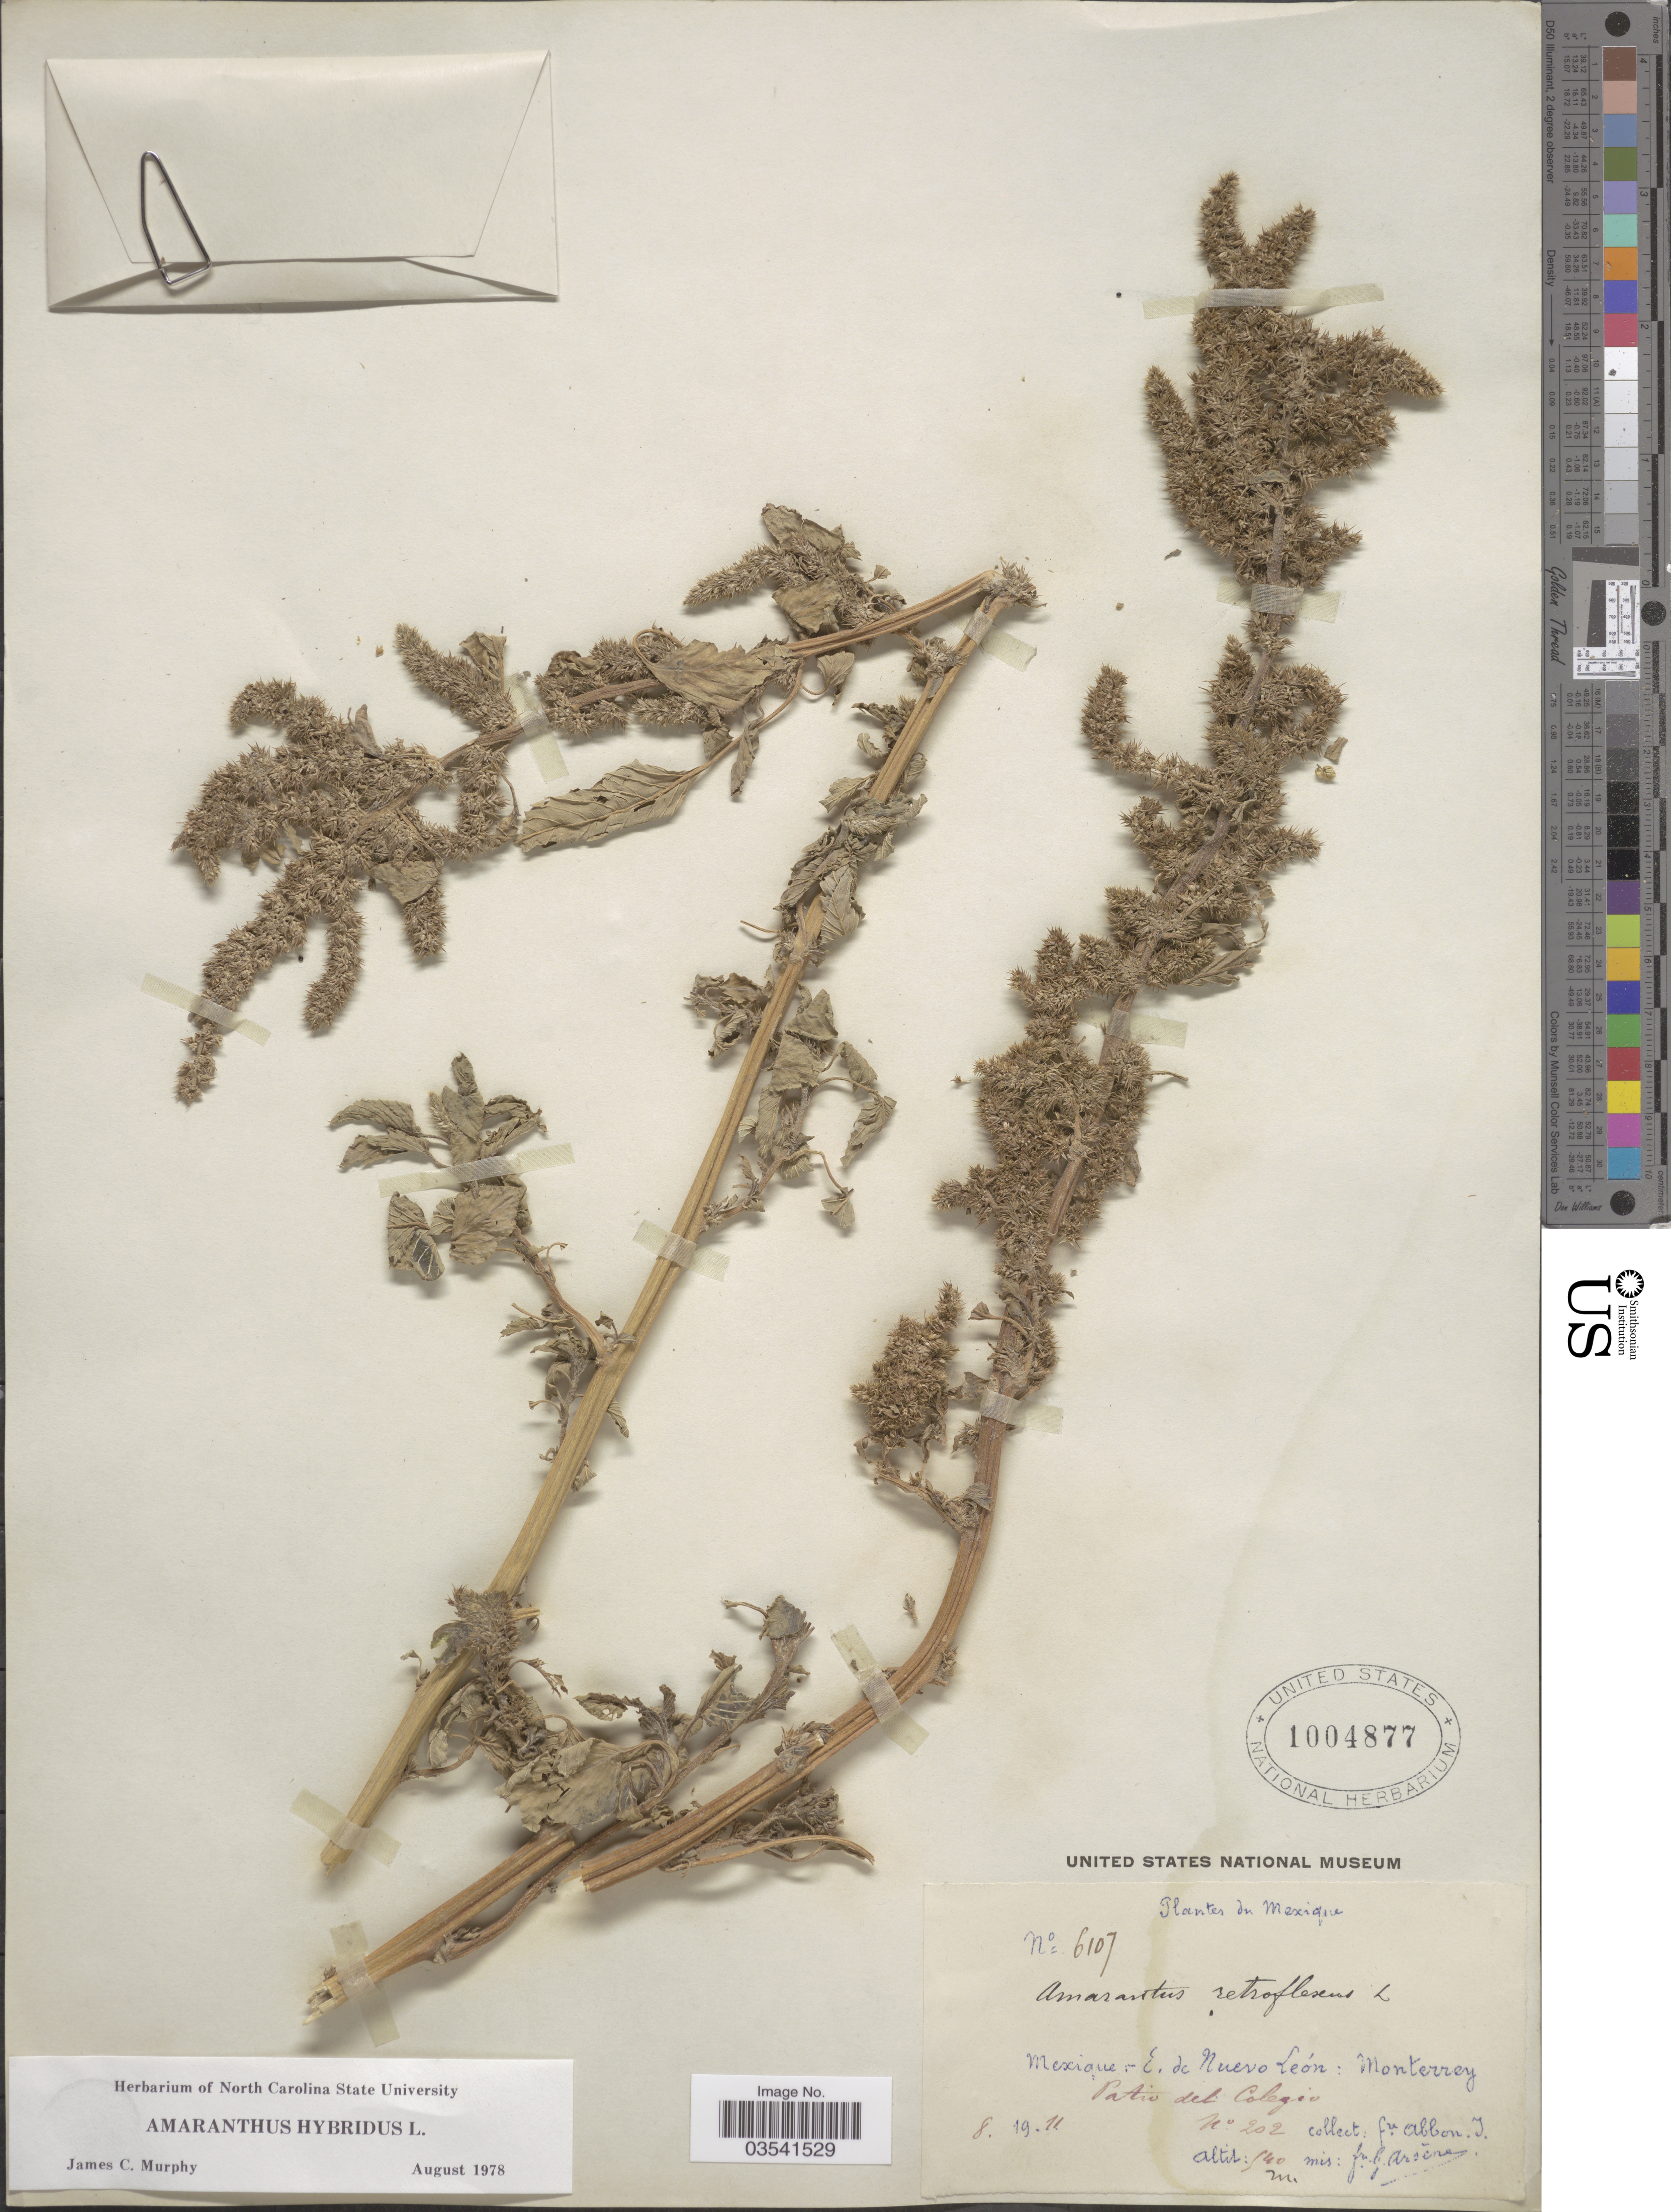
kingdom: Plantae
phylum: Tracheophyta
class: Magnoliopsida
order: Caryophyllales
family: Amaranthaceae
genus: Amaranthus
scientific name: Amaranthus hybridus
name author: L.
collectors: Bro. Abbon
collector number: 6107/202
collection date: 1911-08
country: Mexico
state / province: Nuevo León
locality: E. de Nuevo León: Monterrey. Patio del Colegio.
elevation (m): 540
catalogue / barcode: US 1004877